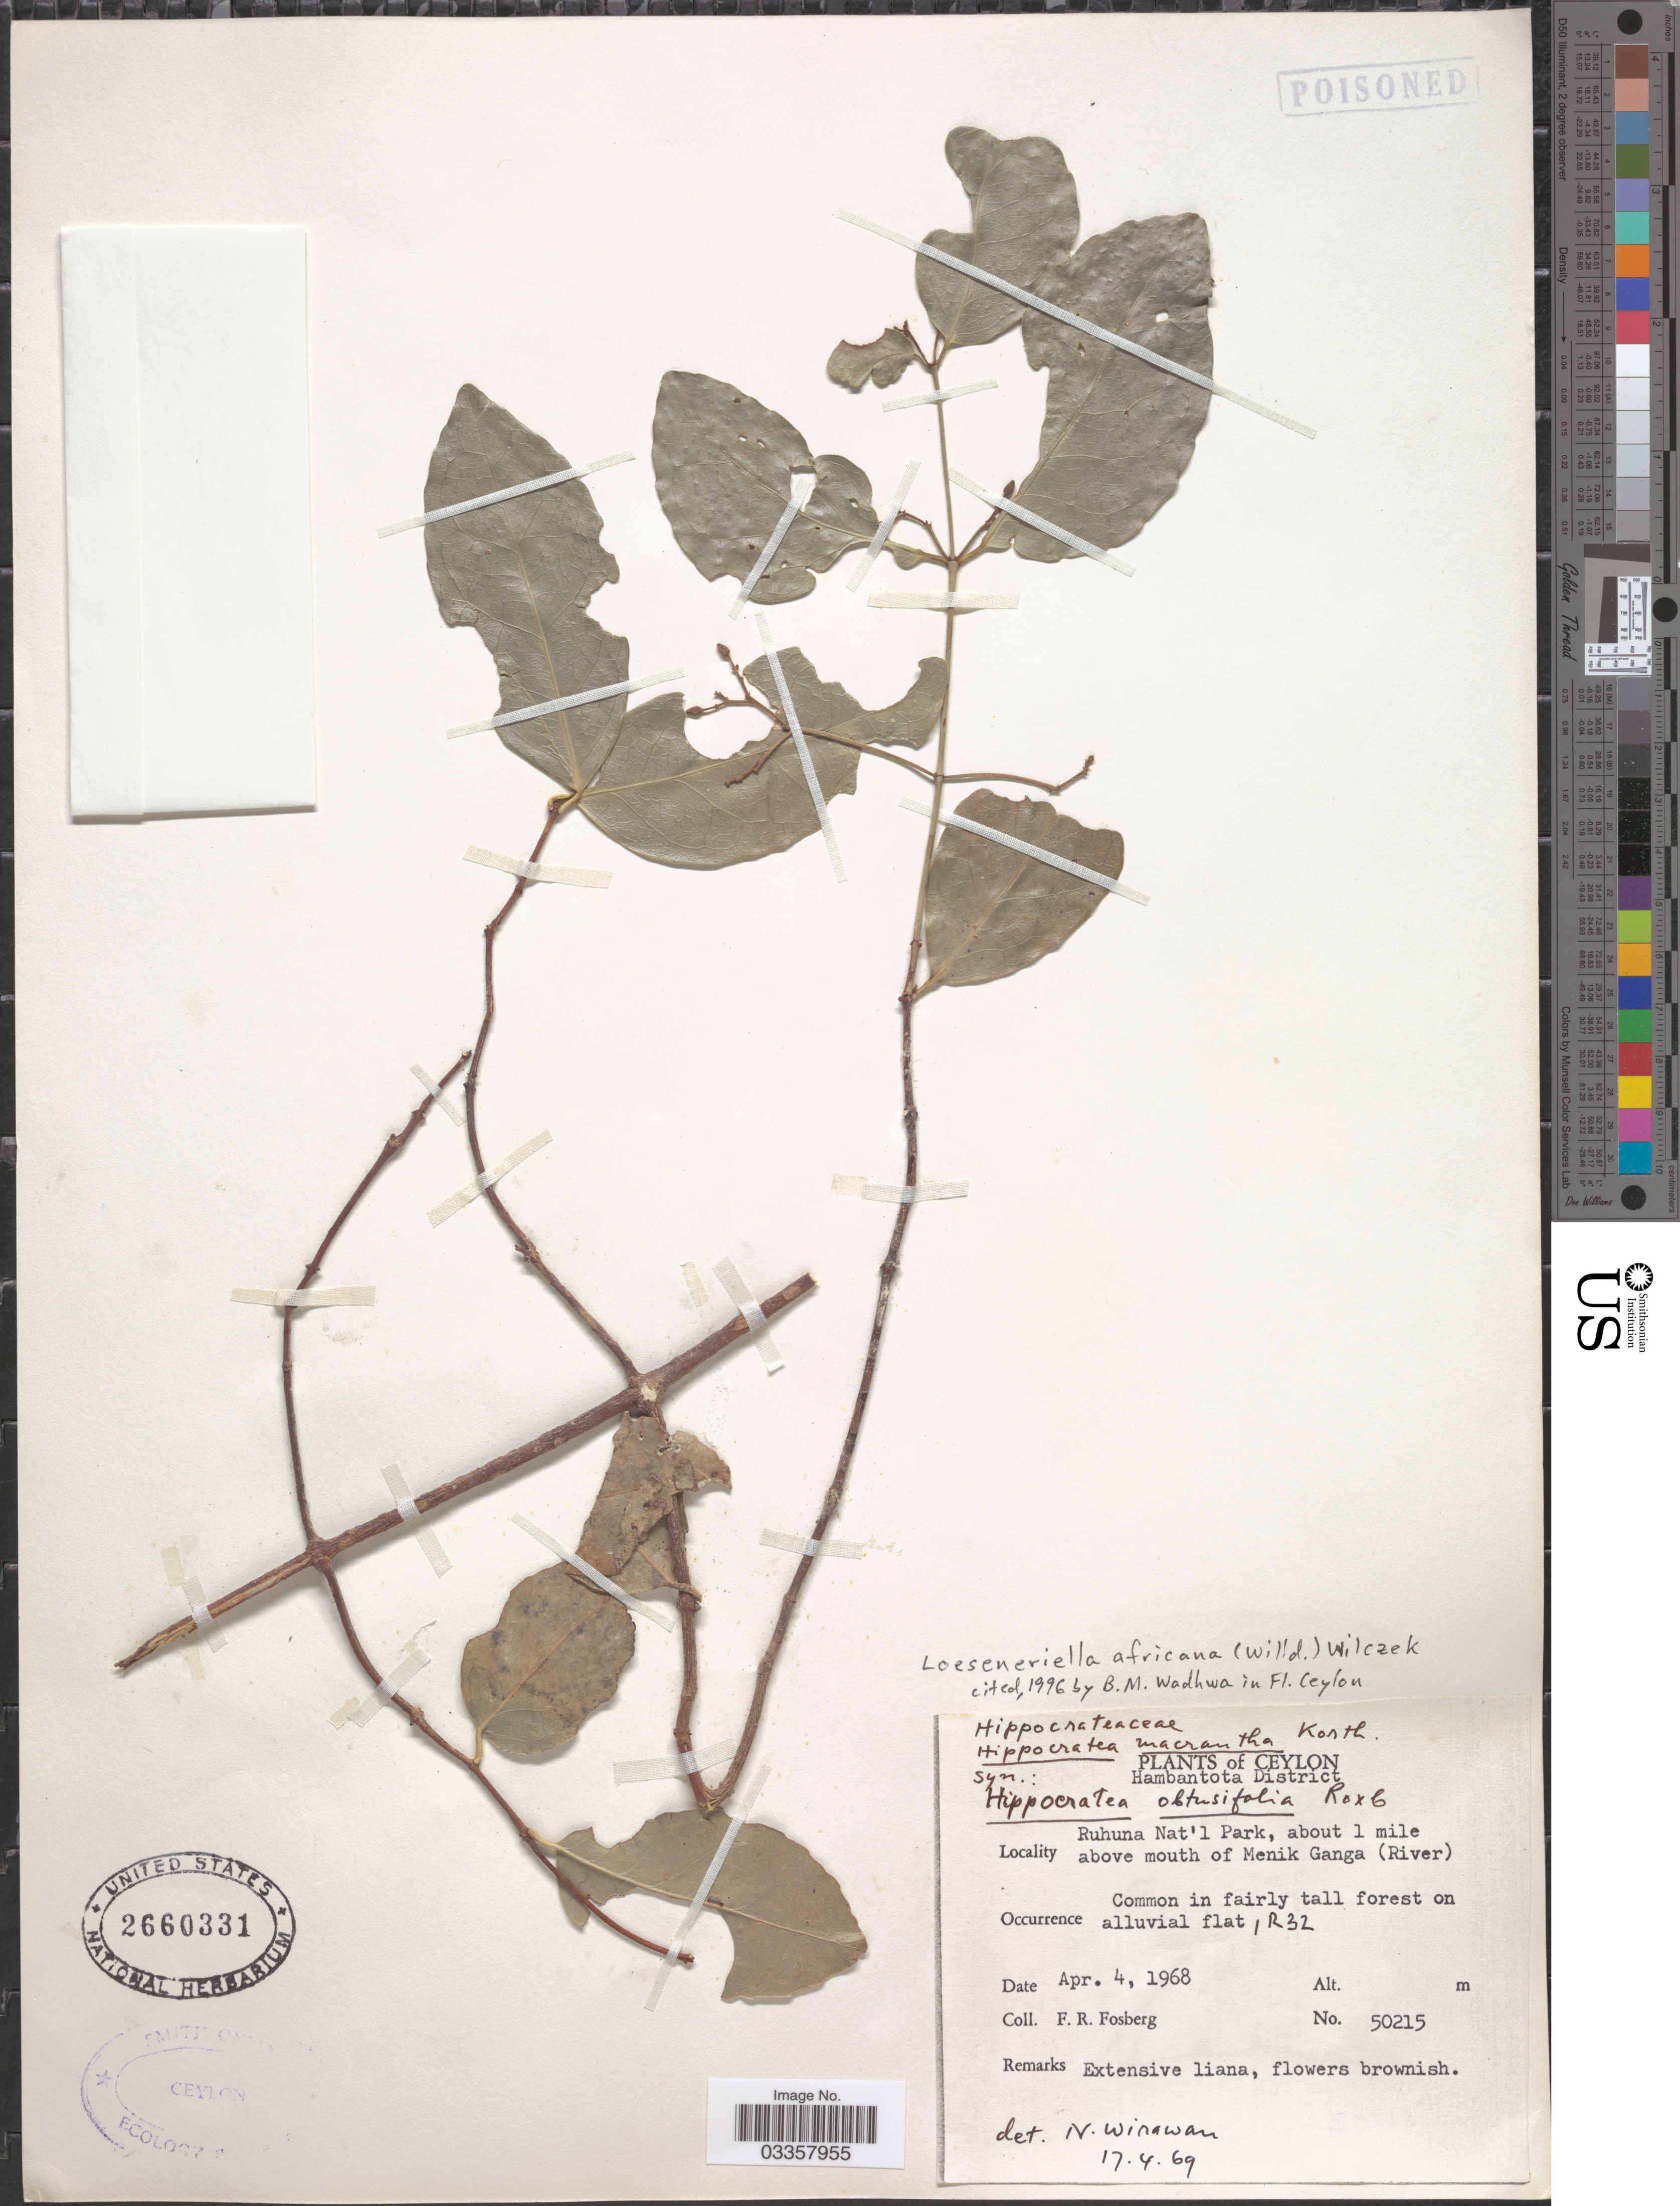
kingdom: Plantae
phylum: Tracheophyta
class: Magnoliopsida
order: Celastrales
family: Celastraceae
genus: Loeseneriella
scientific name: Loeseneriella africana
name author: (Willd.) R. Wilczek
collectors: F. R. Fosberg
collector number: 50215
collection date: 1968-04-04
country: Sri Lanka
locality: On alluvial flat (R 32), Ruhuna Nat'l Park, about 1 mile above mouth of Menik Ganga (River), Hambantota District, Ceylon.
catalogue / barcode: US 2660331